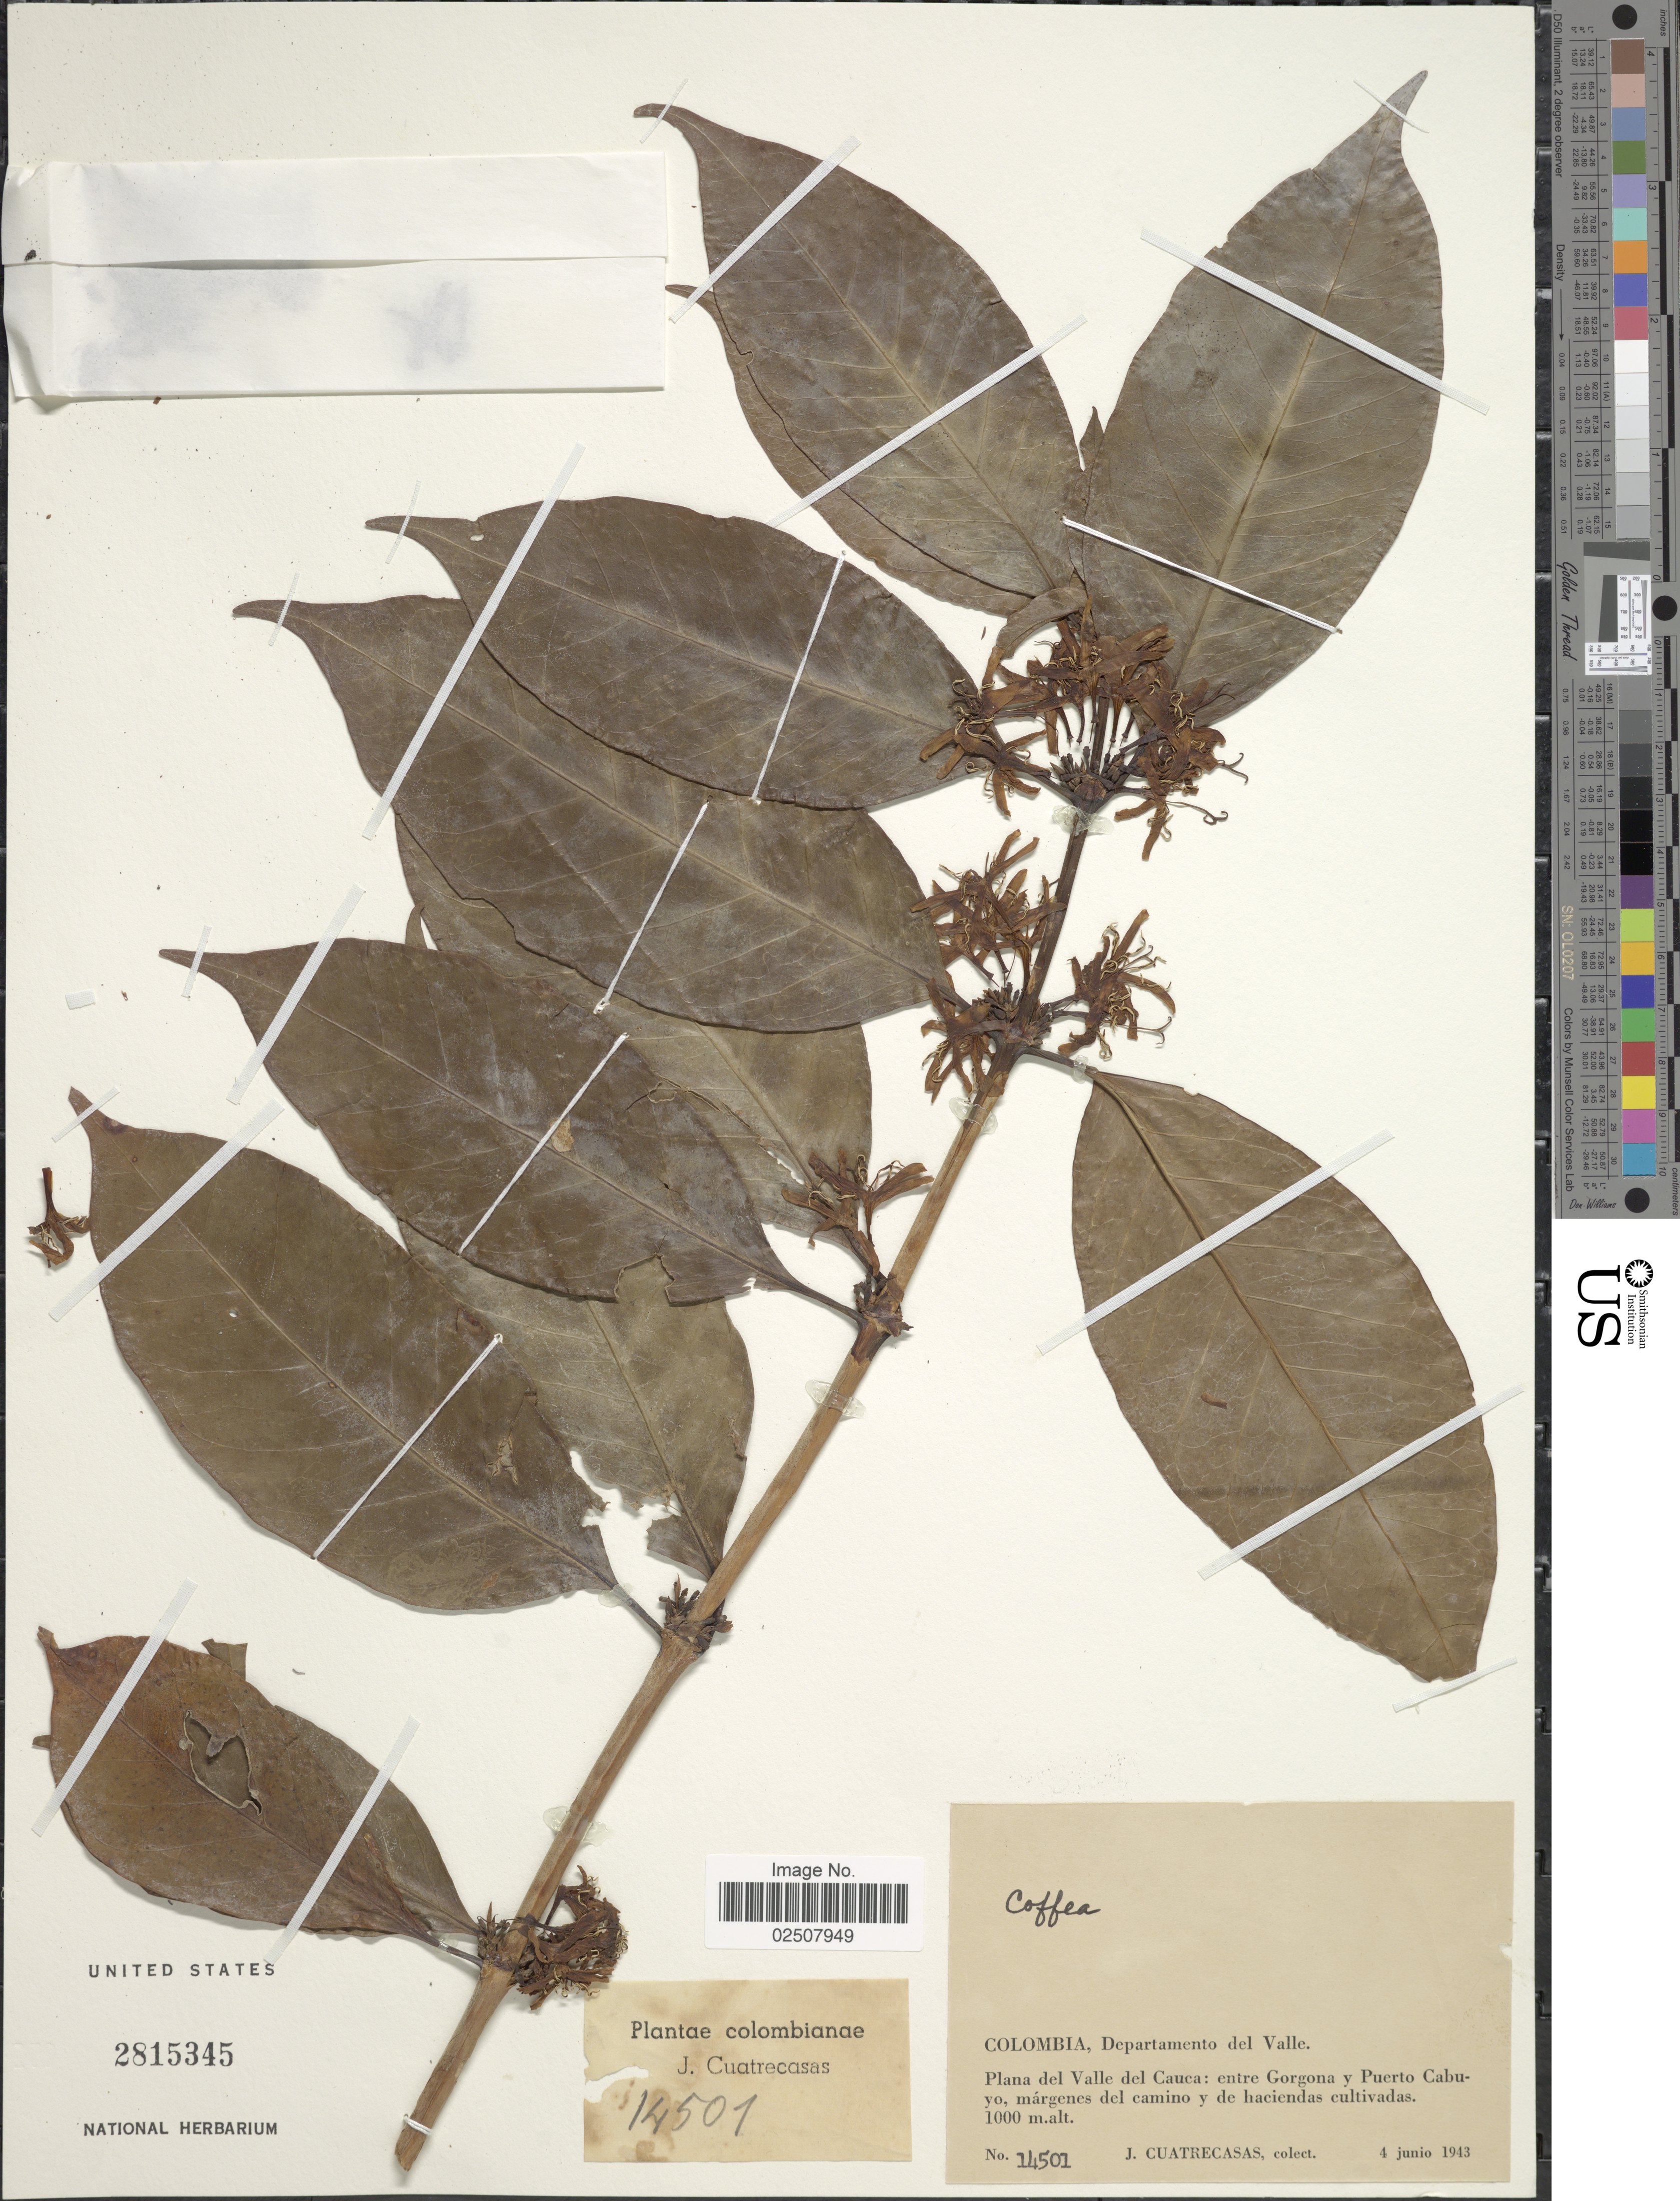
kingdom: Plantae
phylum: Tracheophyta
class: Magnoliopsida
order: Gentianales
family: Rubiaceae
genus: Coffea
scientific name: Coffea sp.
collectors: J. Cuatrecasas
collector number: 14501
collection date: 1943-06-04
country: Colombia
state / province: Valle del Cauca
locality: Departamento del Valle, Plana del Valle del Cauca: entre Gorgona y Puerto Cabuyo, márgens del camino y de haciendas cultivadas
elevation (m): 1000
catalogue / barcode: US 2815345